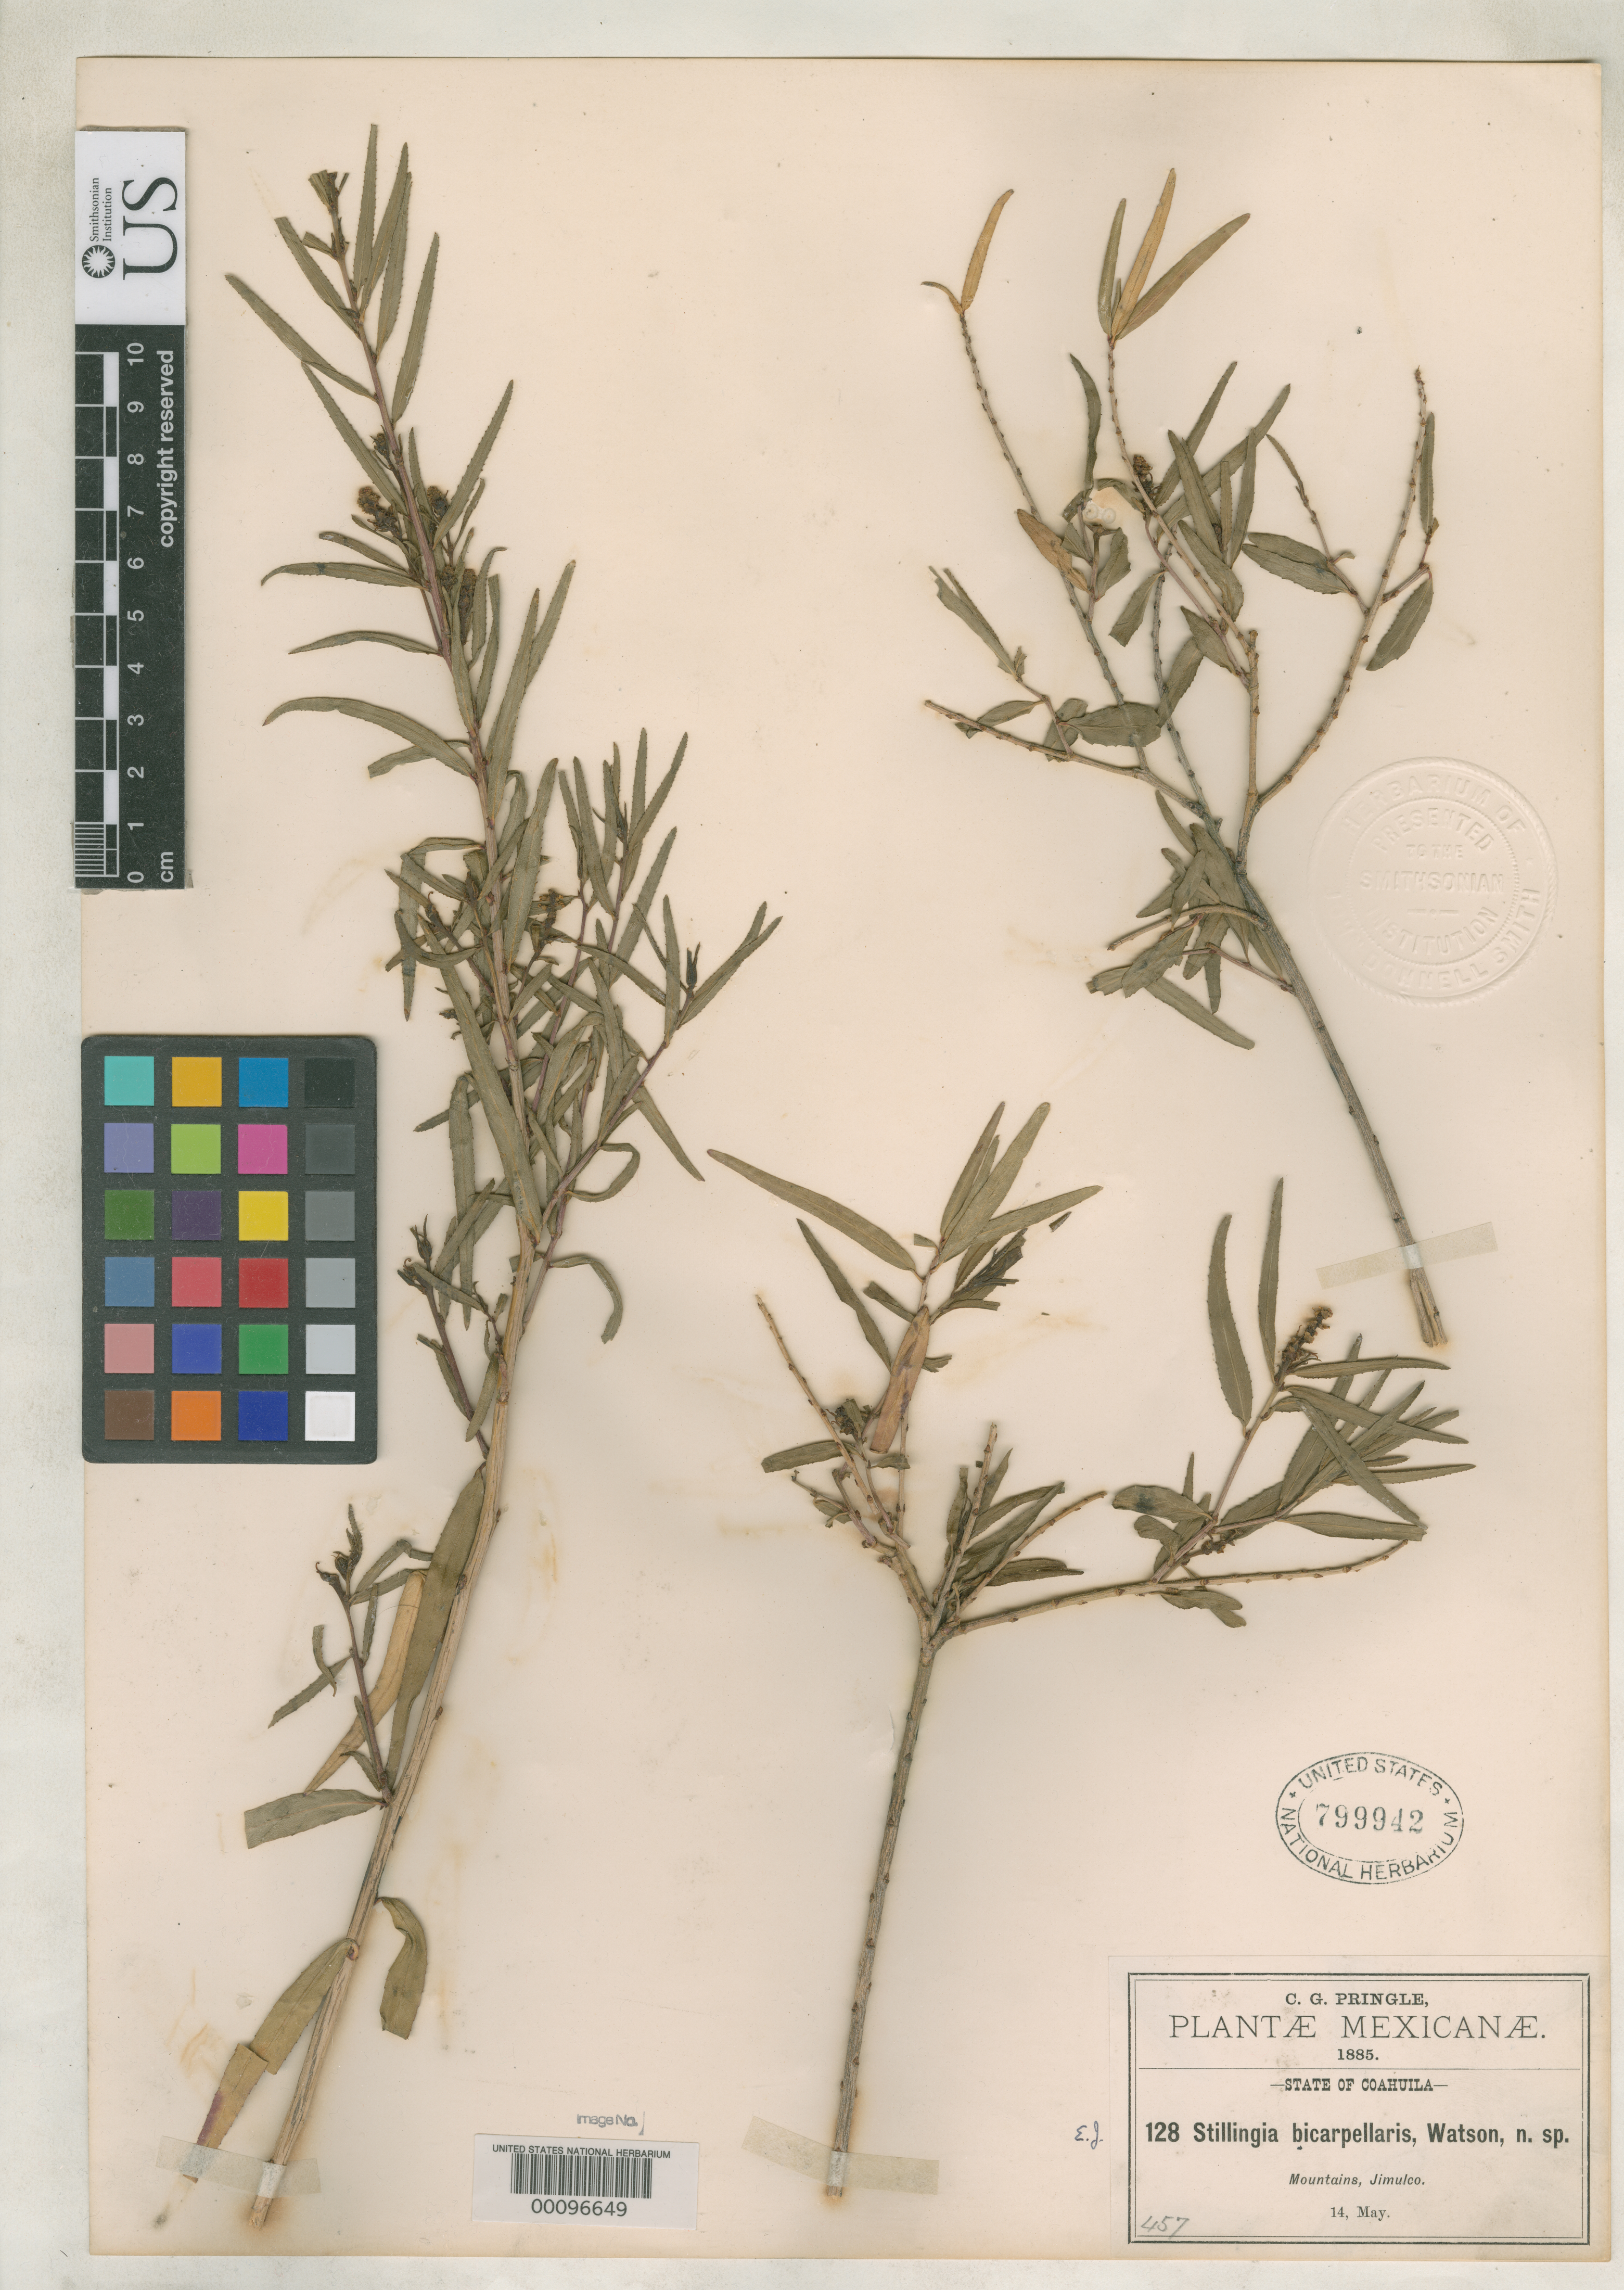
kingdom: Plantae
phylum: Tracheophyta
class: Magnoliopsida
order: Malpighiales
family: Euphorbiaceae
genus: Stillingia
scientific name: Stillingia bicarpellaris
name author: S. Watson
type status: Type Collection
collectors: C. G. Pringle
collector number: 128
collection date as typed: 14 May 1885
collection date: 1885-05-14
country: Mexico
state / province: Coahuila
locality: Jimulco Mountains.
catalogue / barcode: US 799942